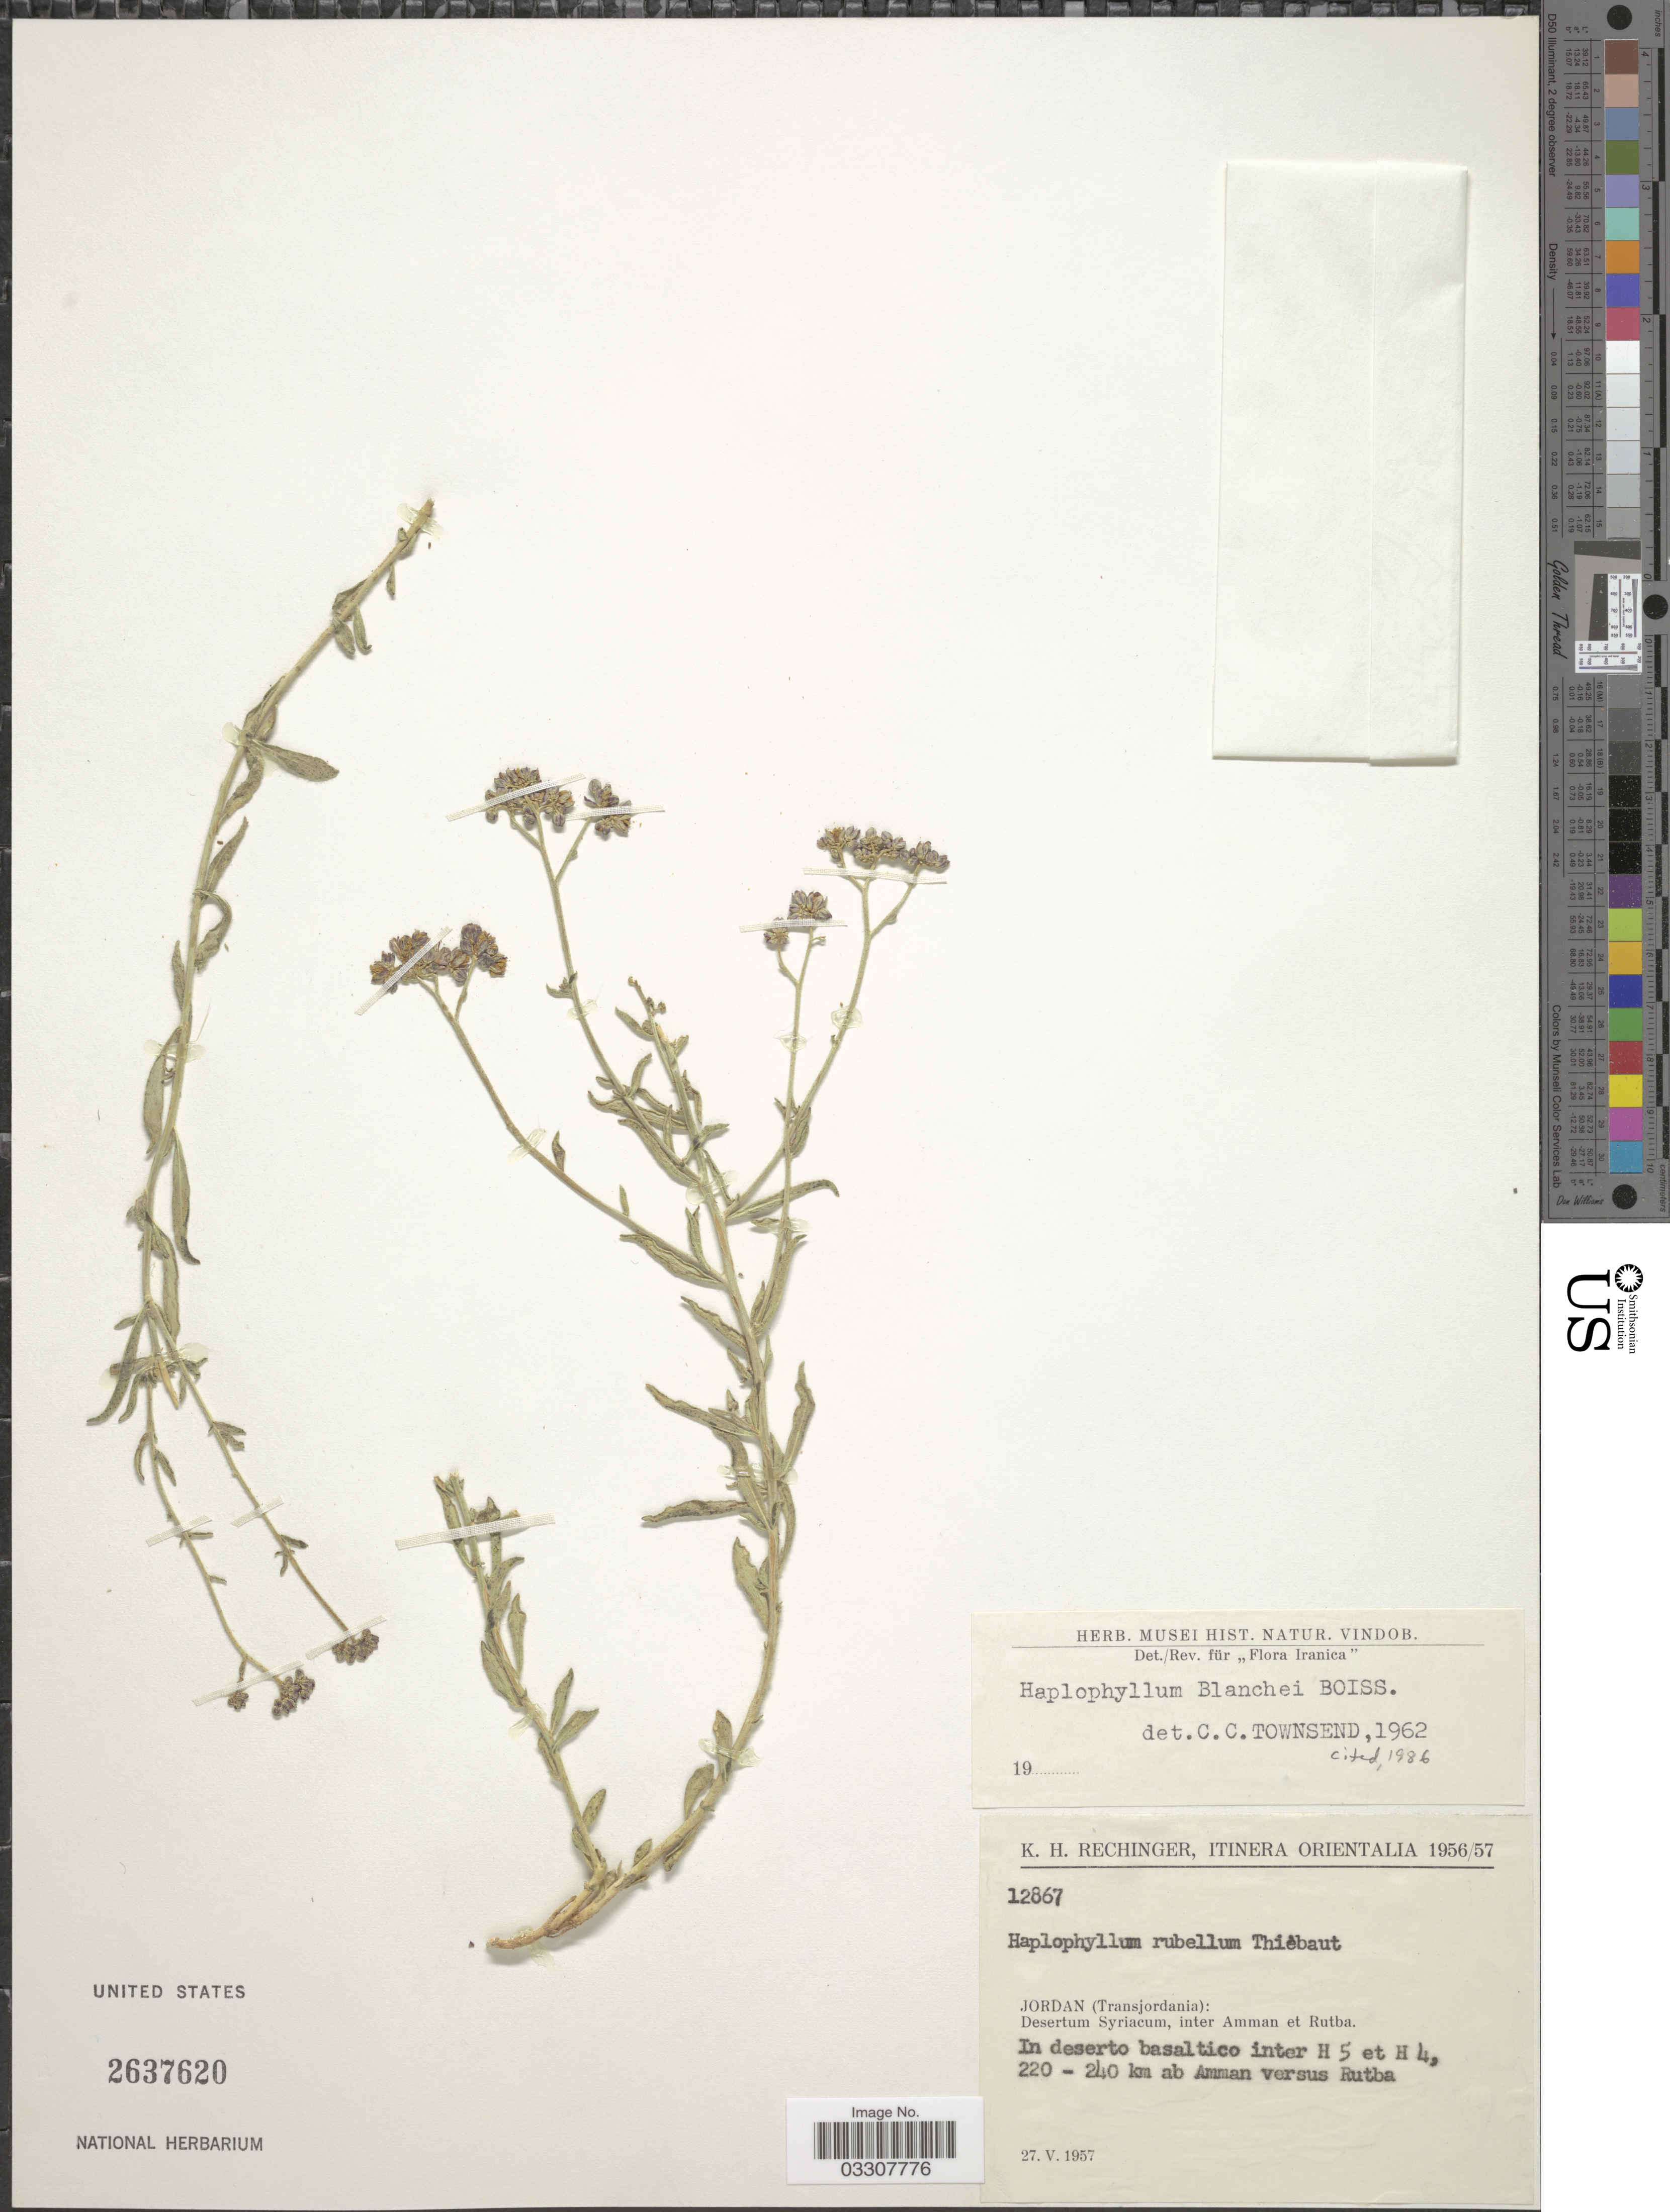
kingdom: Plantae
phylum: Tracheophyta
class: Magnoliopsida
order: Sapindales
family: Rutaceae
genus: Haplophyllum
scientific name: Haplophyllum blanchei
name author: Boiss.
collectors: K. H. Rechinger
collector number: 12867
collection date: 1957-05-27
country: Jordan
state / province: Amman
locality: Itinera Orientalia. Jordan (Transjordania): Desertum Syriacum, inter Amman et Rutba. In deserto basaltico inter H 5 et H 4, 220 - 240 km ab Amman versus Rutba.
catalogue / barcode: US 2637620